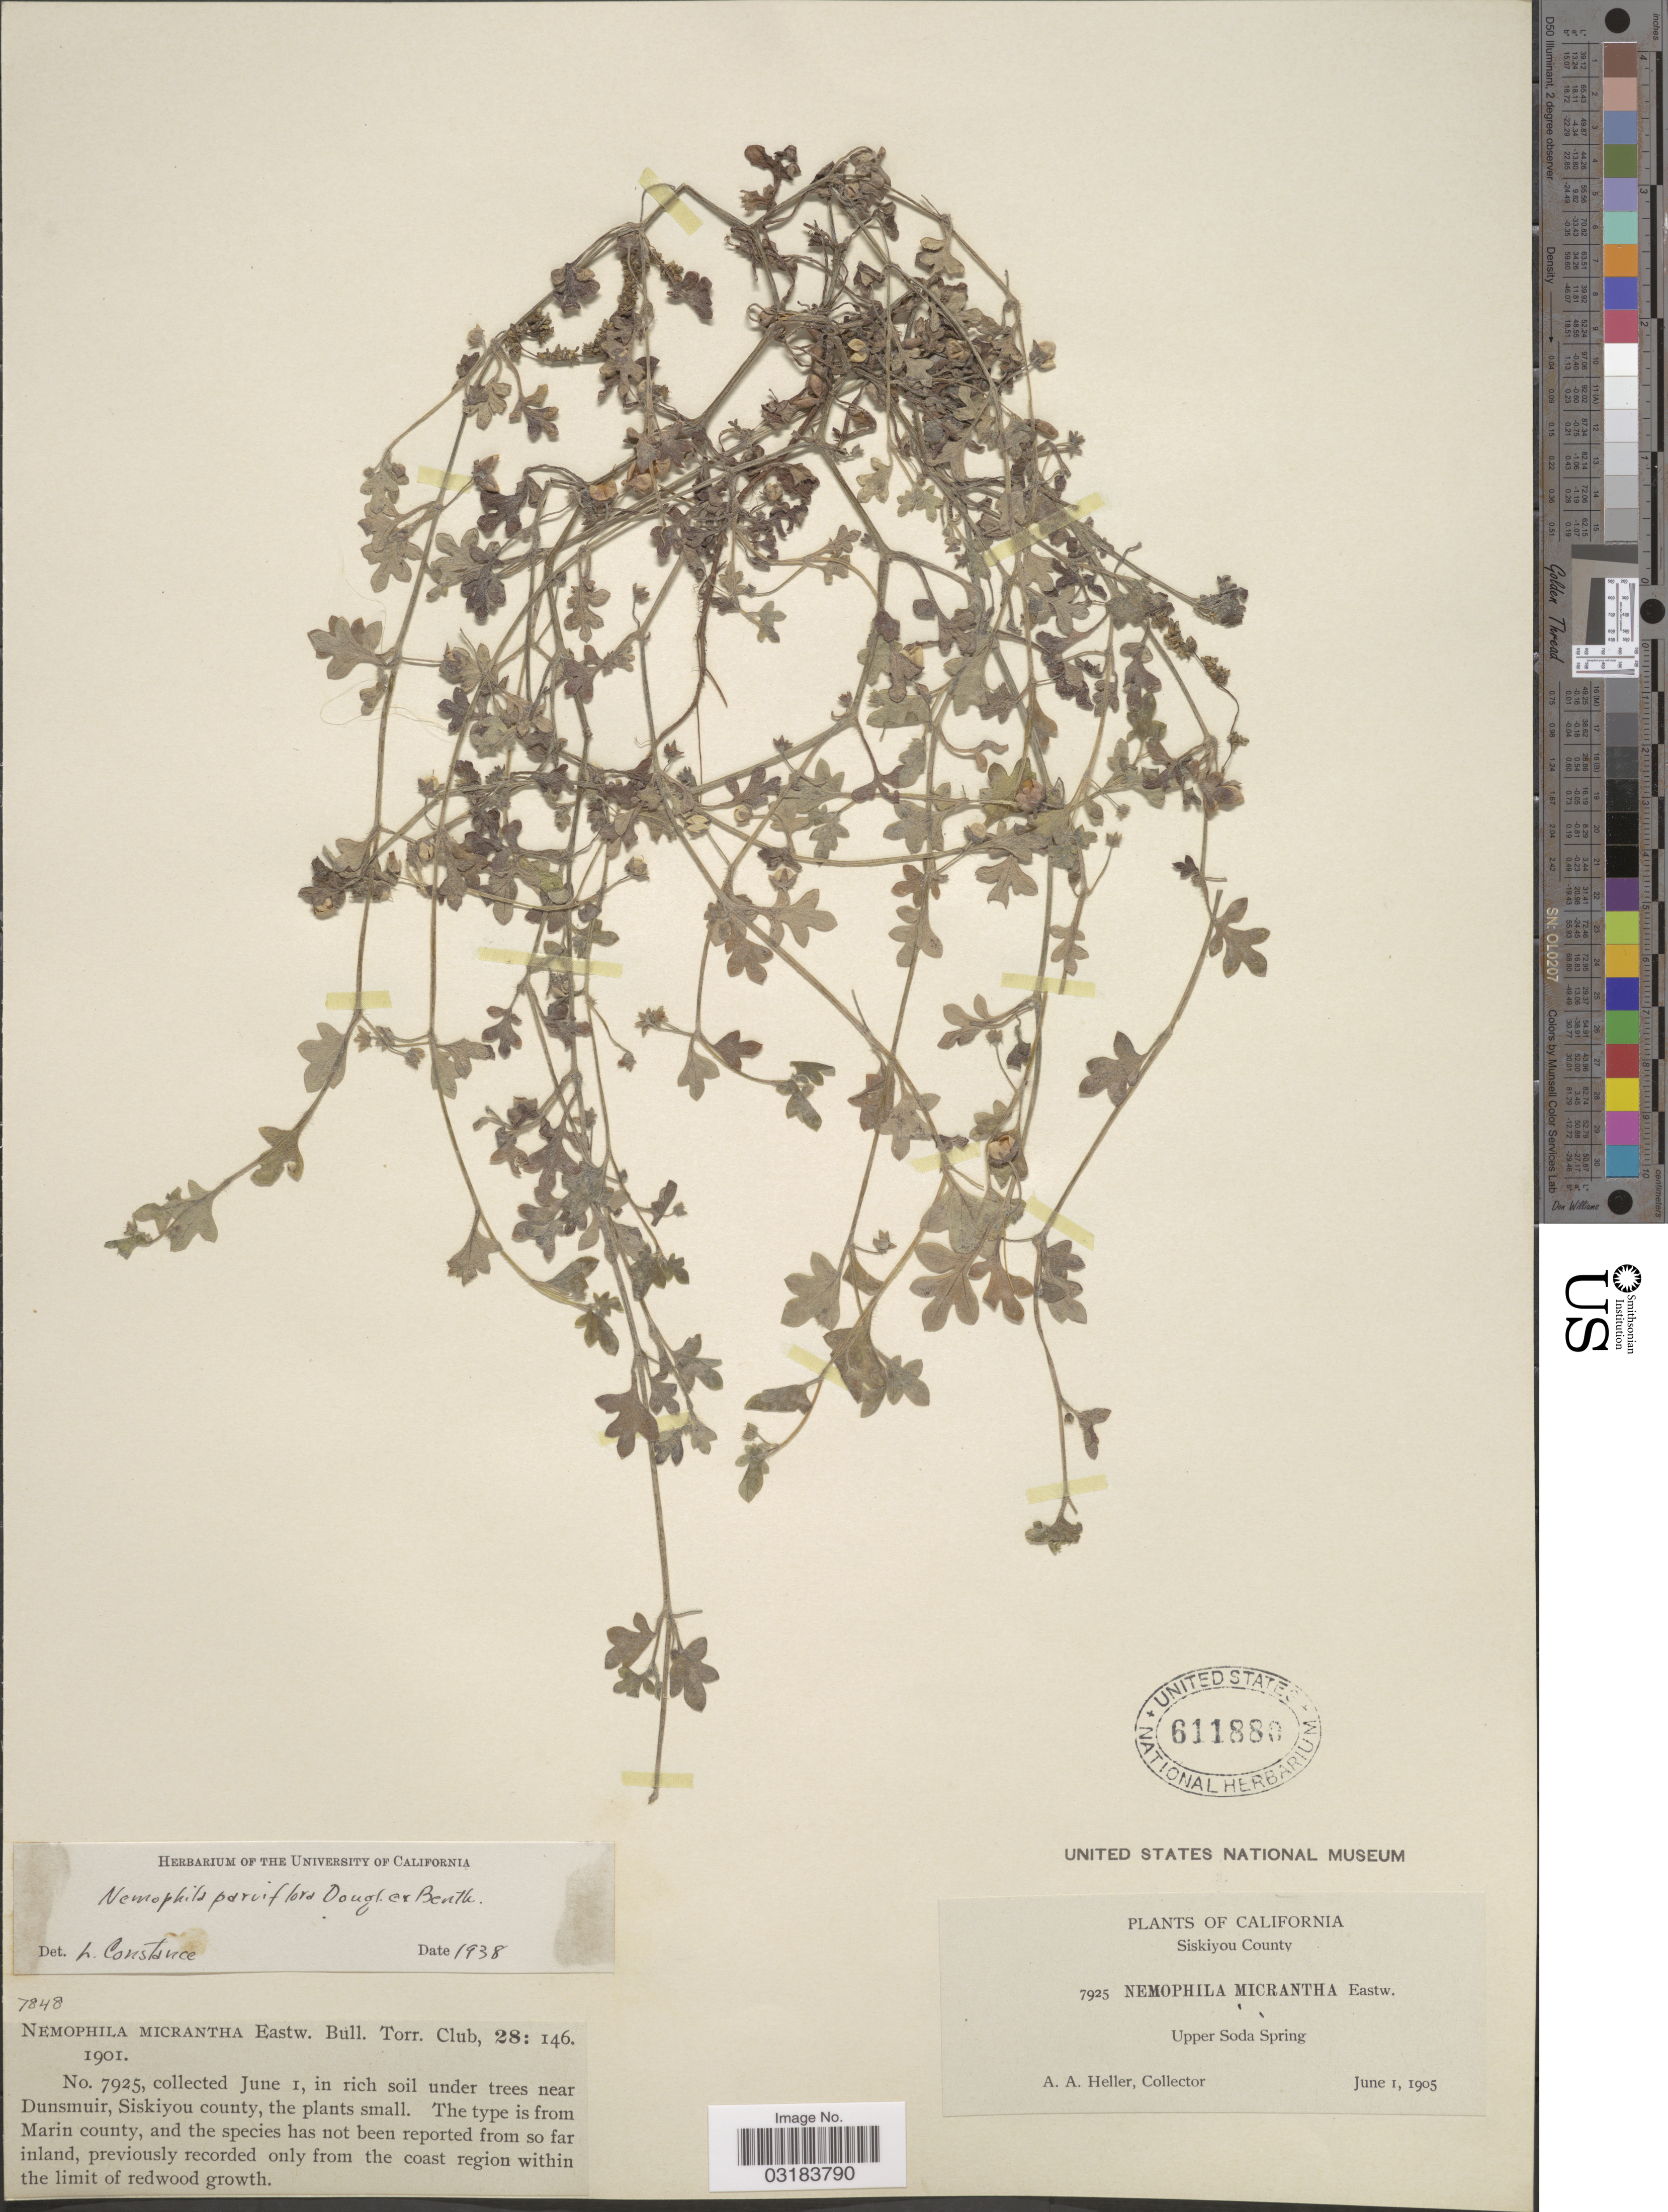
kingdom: Plantae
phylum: Tracheophyta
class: Magnoliopsida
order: Boraginales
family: Hydrophyllaceae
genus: Nemophila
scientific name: Nemophila parviflora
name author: Douglas ex Benth.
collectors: A. A. Heller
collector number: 7925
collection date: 1905-06-01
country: United States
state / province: California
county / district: Siskiyou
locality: Siskiyou County. Upper Soda Spring. Near Dunsmuir.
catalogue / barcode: US 611880